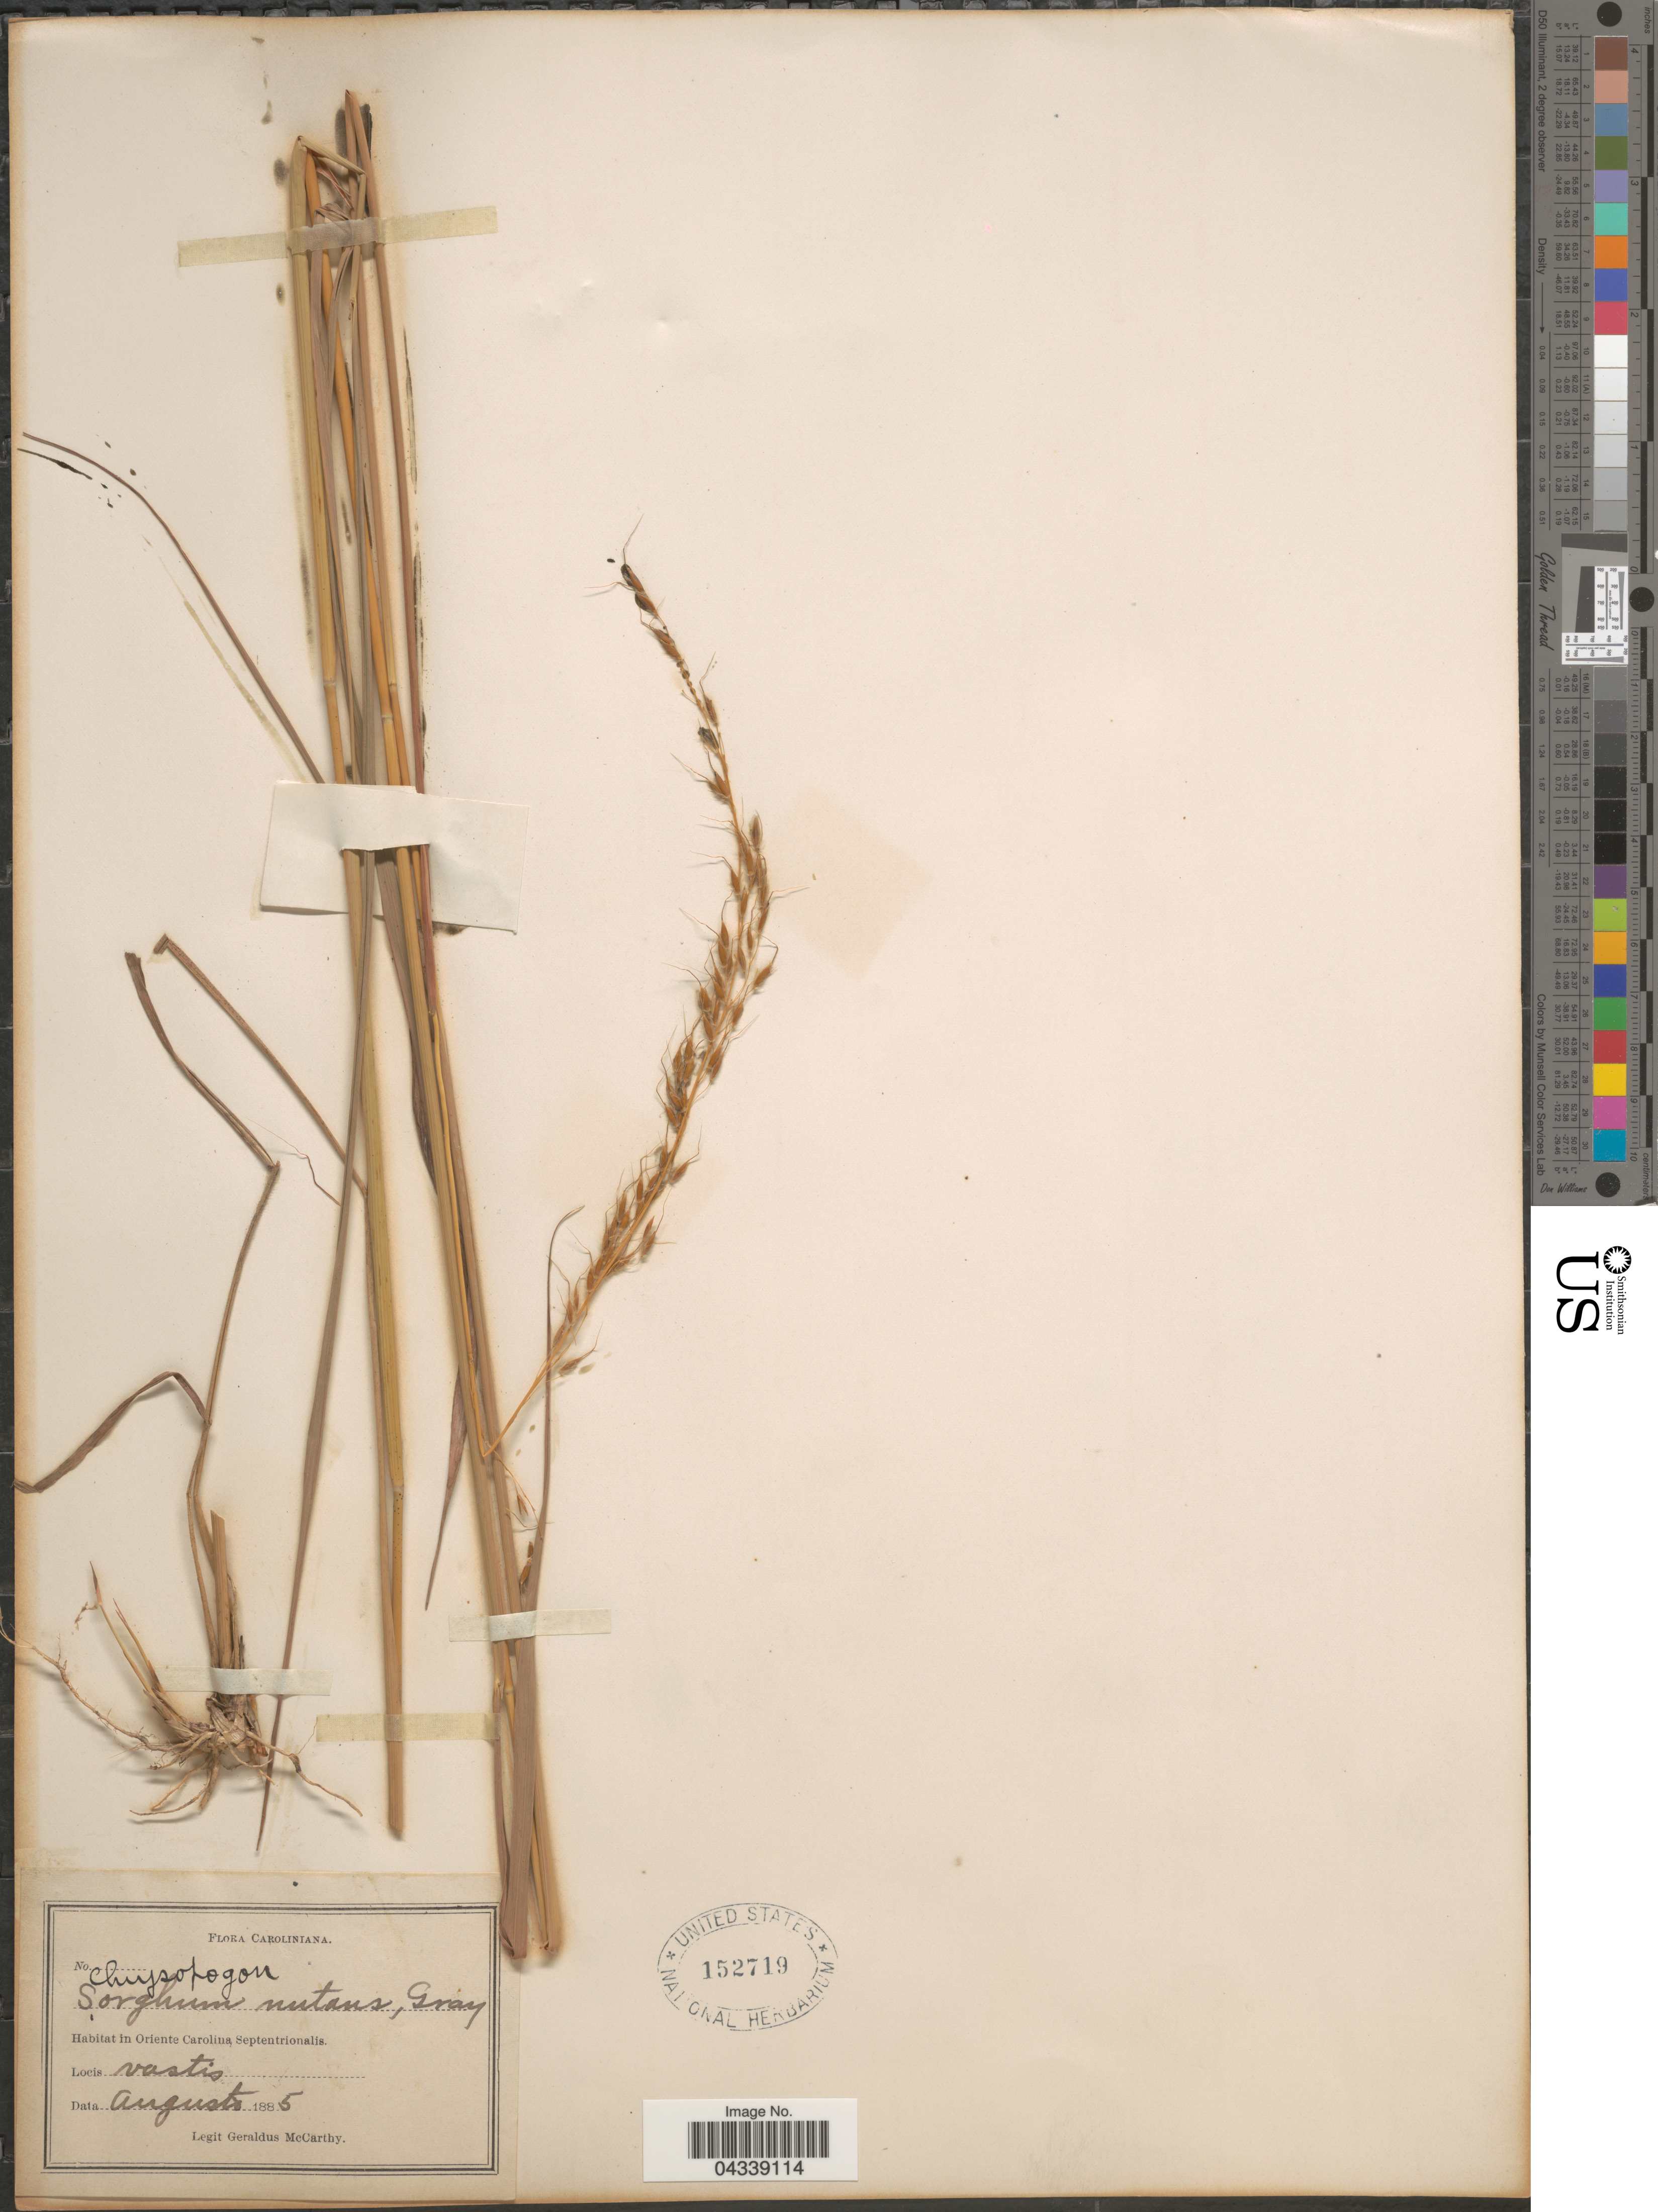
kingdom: Plantae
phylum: Tracheophyta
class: Liliopsida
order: Poales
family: Poaceae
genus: Sorghastrum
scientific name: Sorghastrum nutans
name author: (L.) Nash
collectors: M. McCarthy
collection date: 1885-08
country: United States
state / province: North Carolina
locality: Caroliniana. In Oriente Carolina Septentrionalis. Vastis.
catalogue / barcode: US 152719